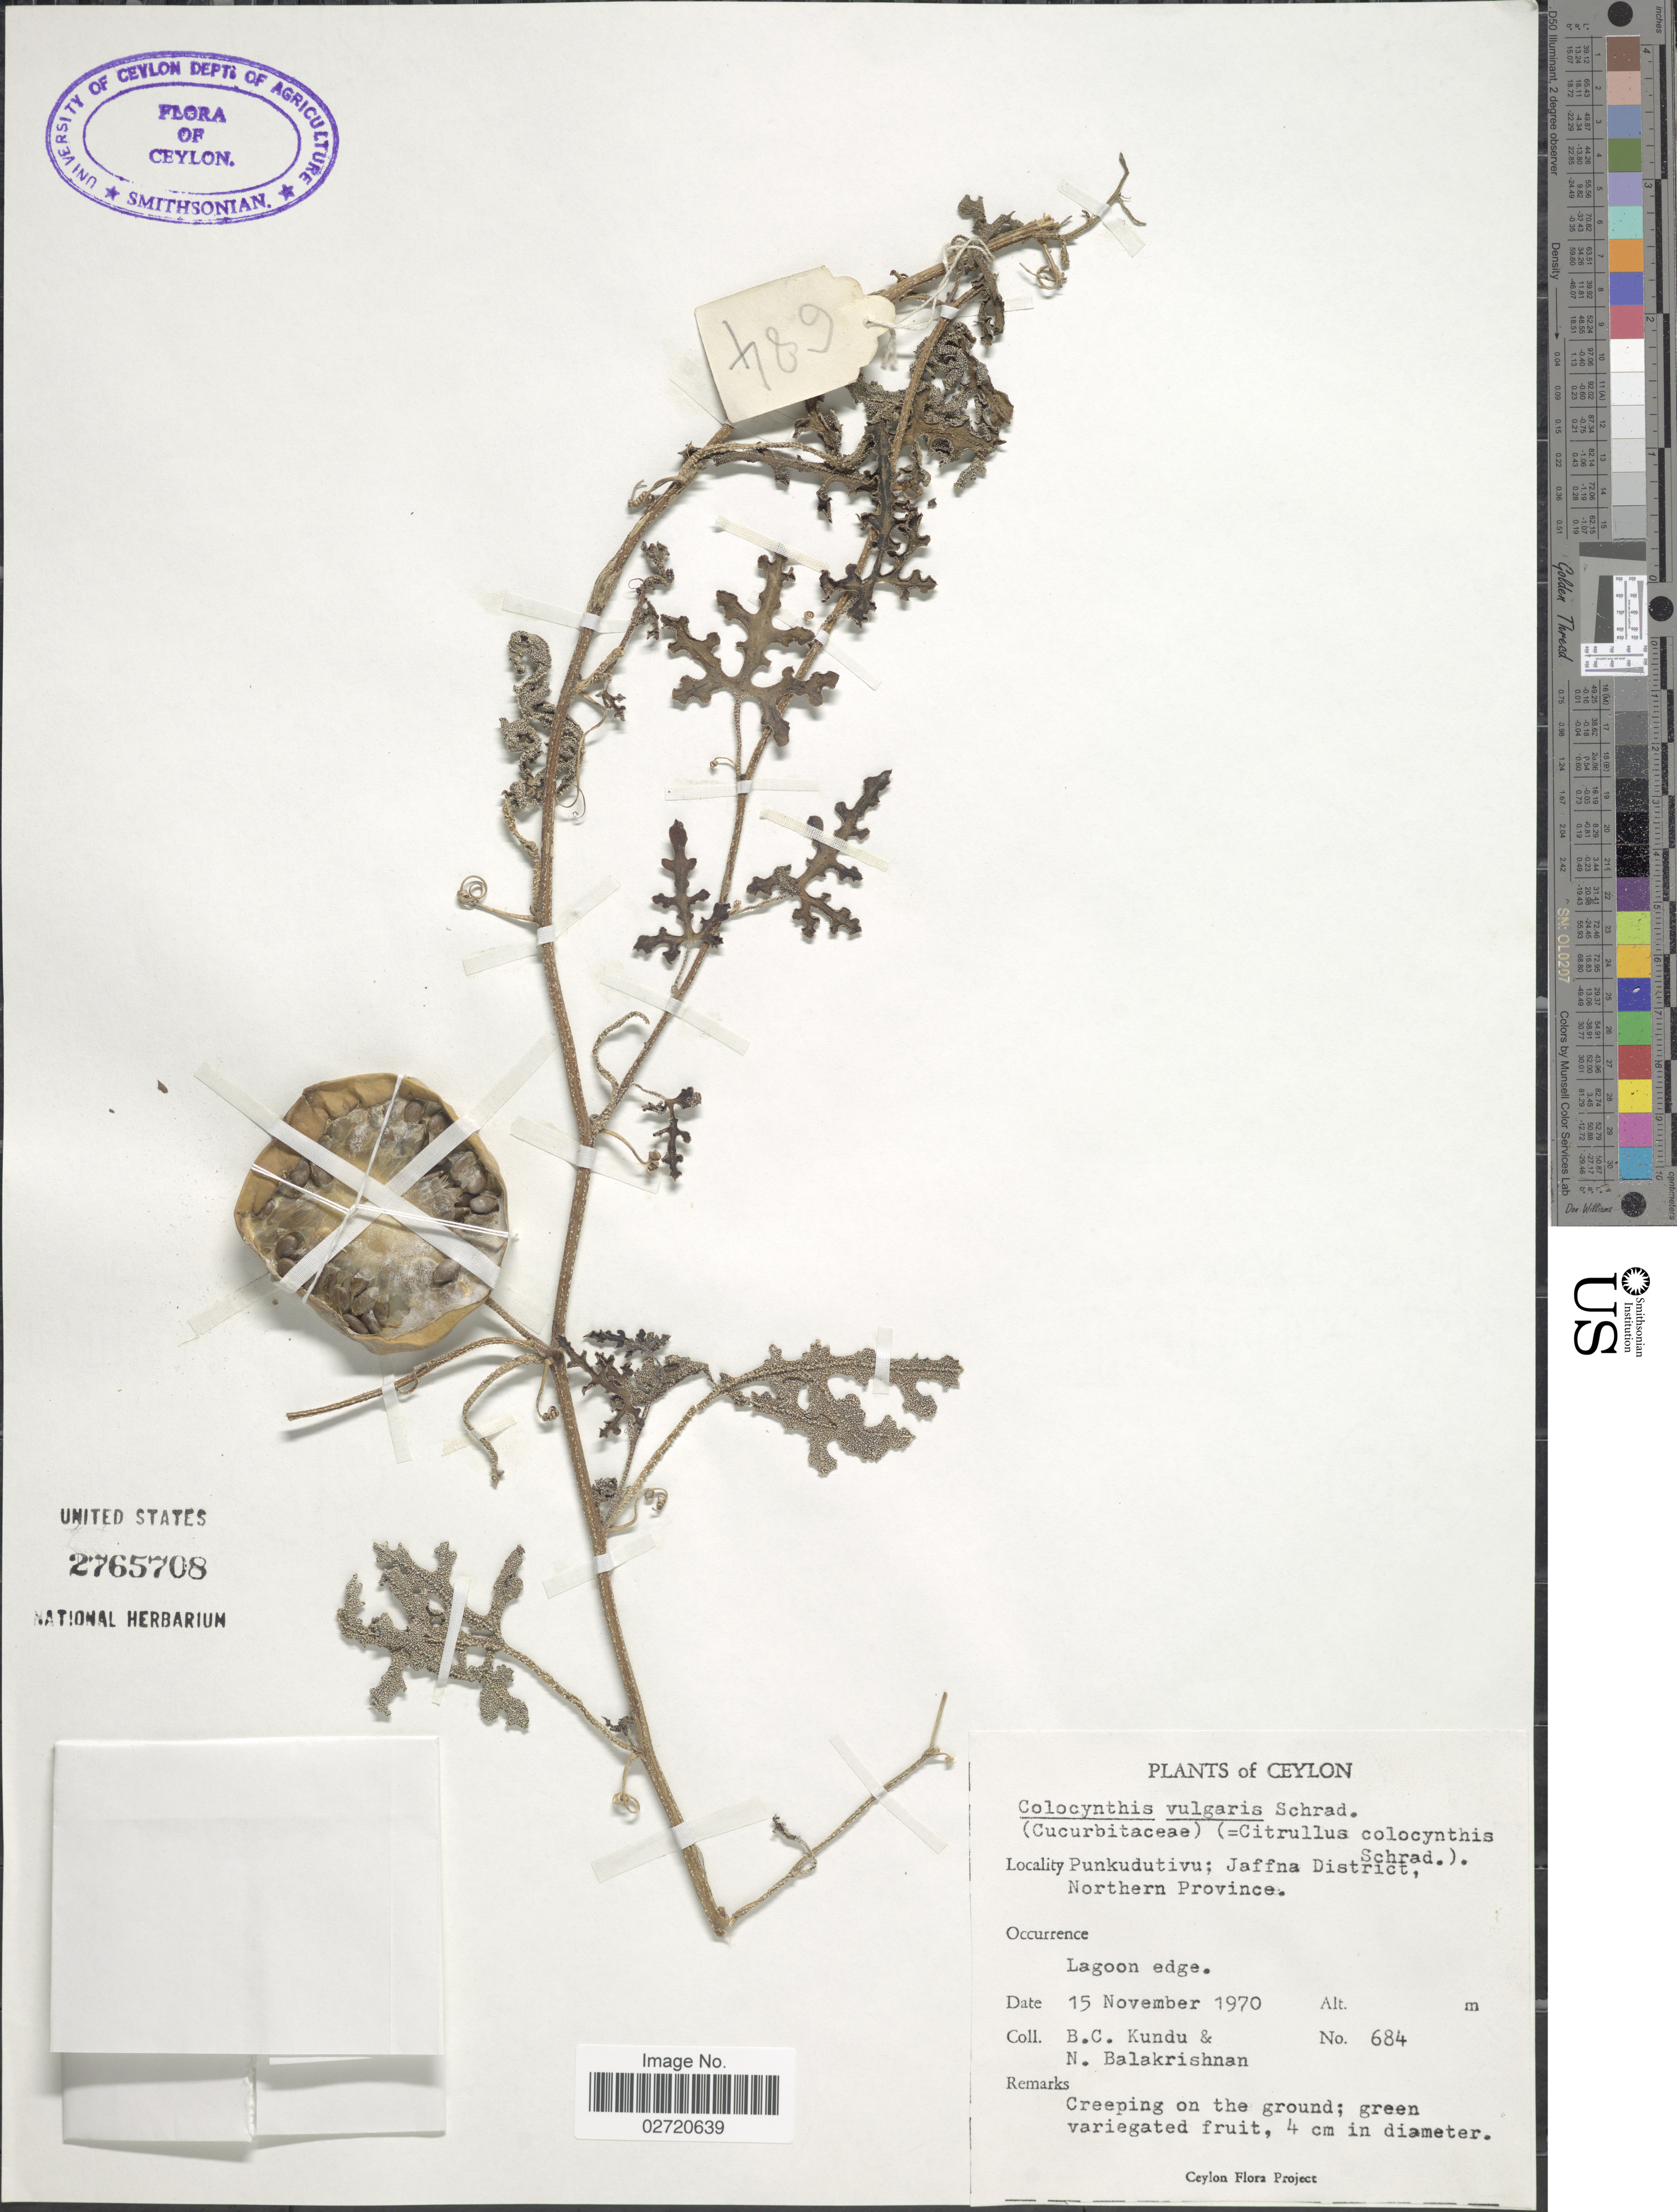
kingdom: Plantae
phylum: Tracheophyta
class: Magnoliopsida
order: Cucurbitales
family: Cucurbitaceae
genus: Citrullus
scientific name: Citrullus colocynthis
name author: (L.) Schrad.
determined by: Strong, Mark T., (BOT), Smithsonian Institution - National Museum of Natural History (UNITED STATES)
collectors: B. C. Kundu & N. Balakrishnan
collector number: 684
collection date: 1970-11-15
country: Sri Lanka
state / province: Northern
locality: Ceylon. Punkudutivu; Jaffna District, Lagoon edge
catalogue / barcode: US 2765708